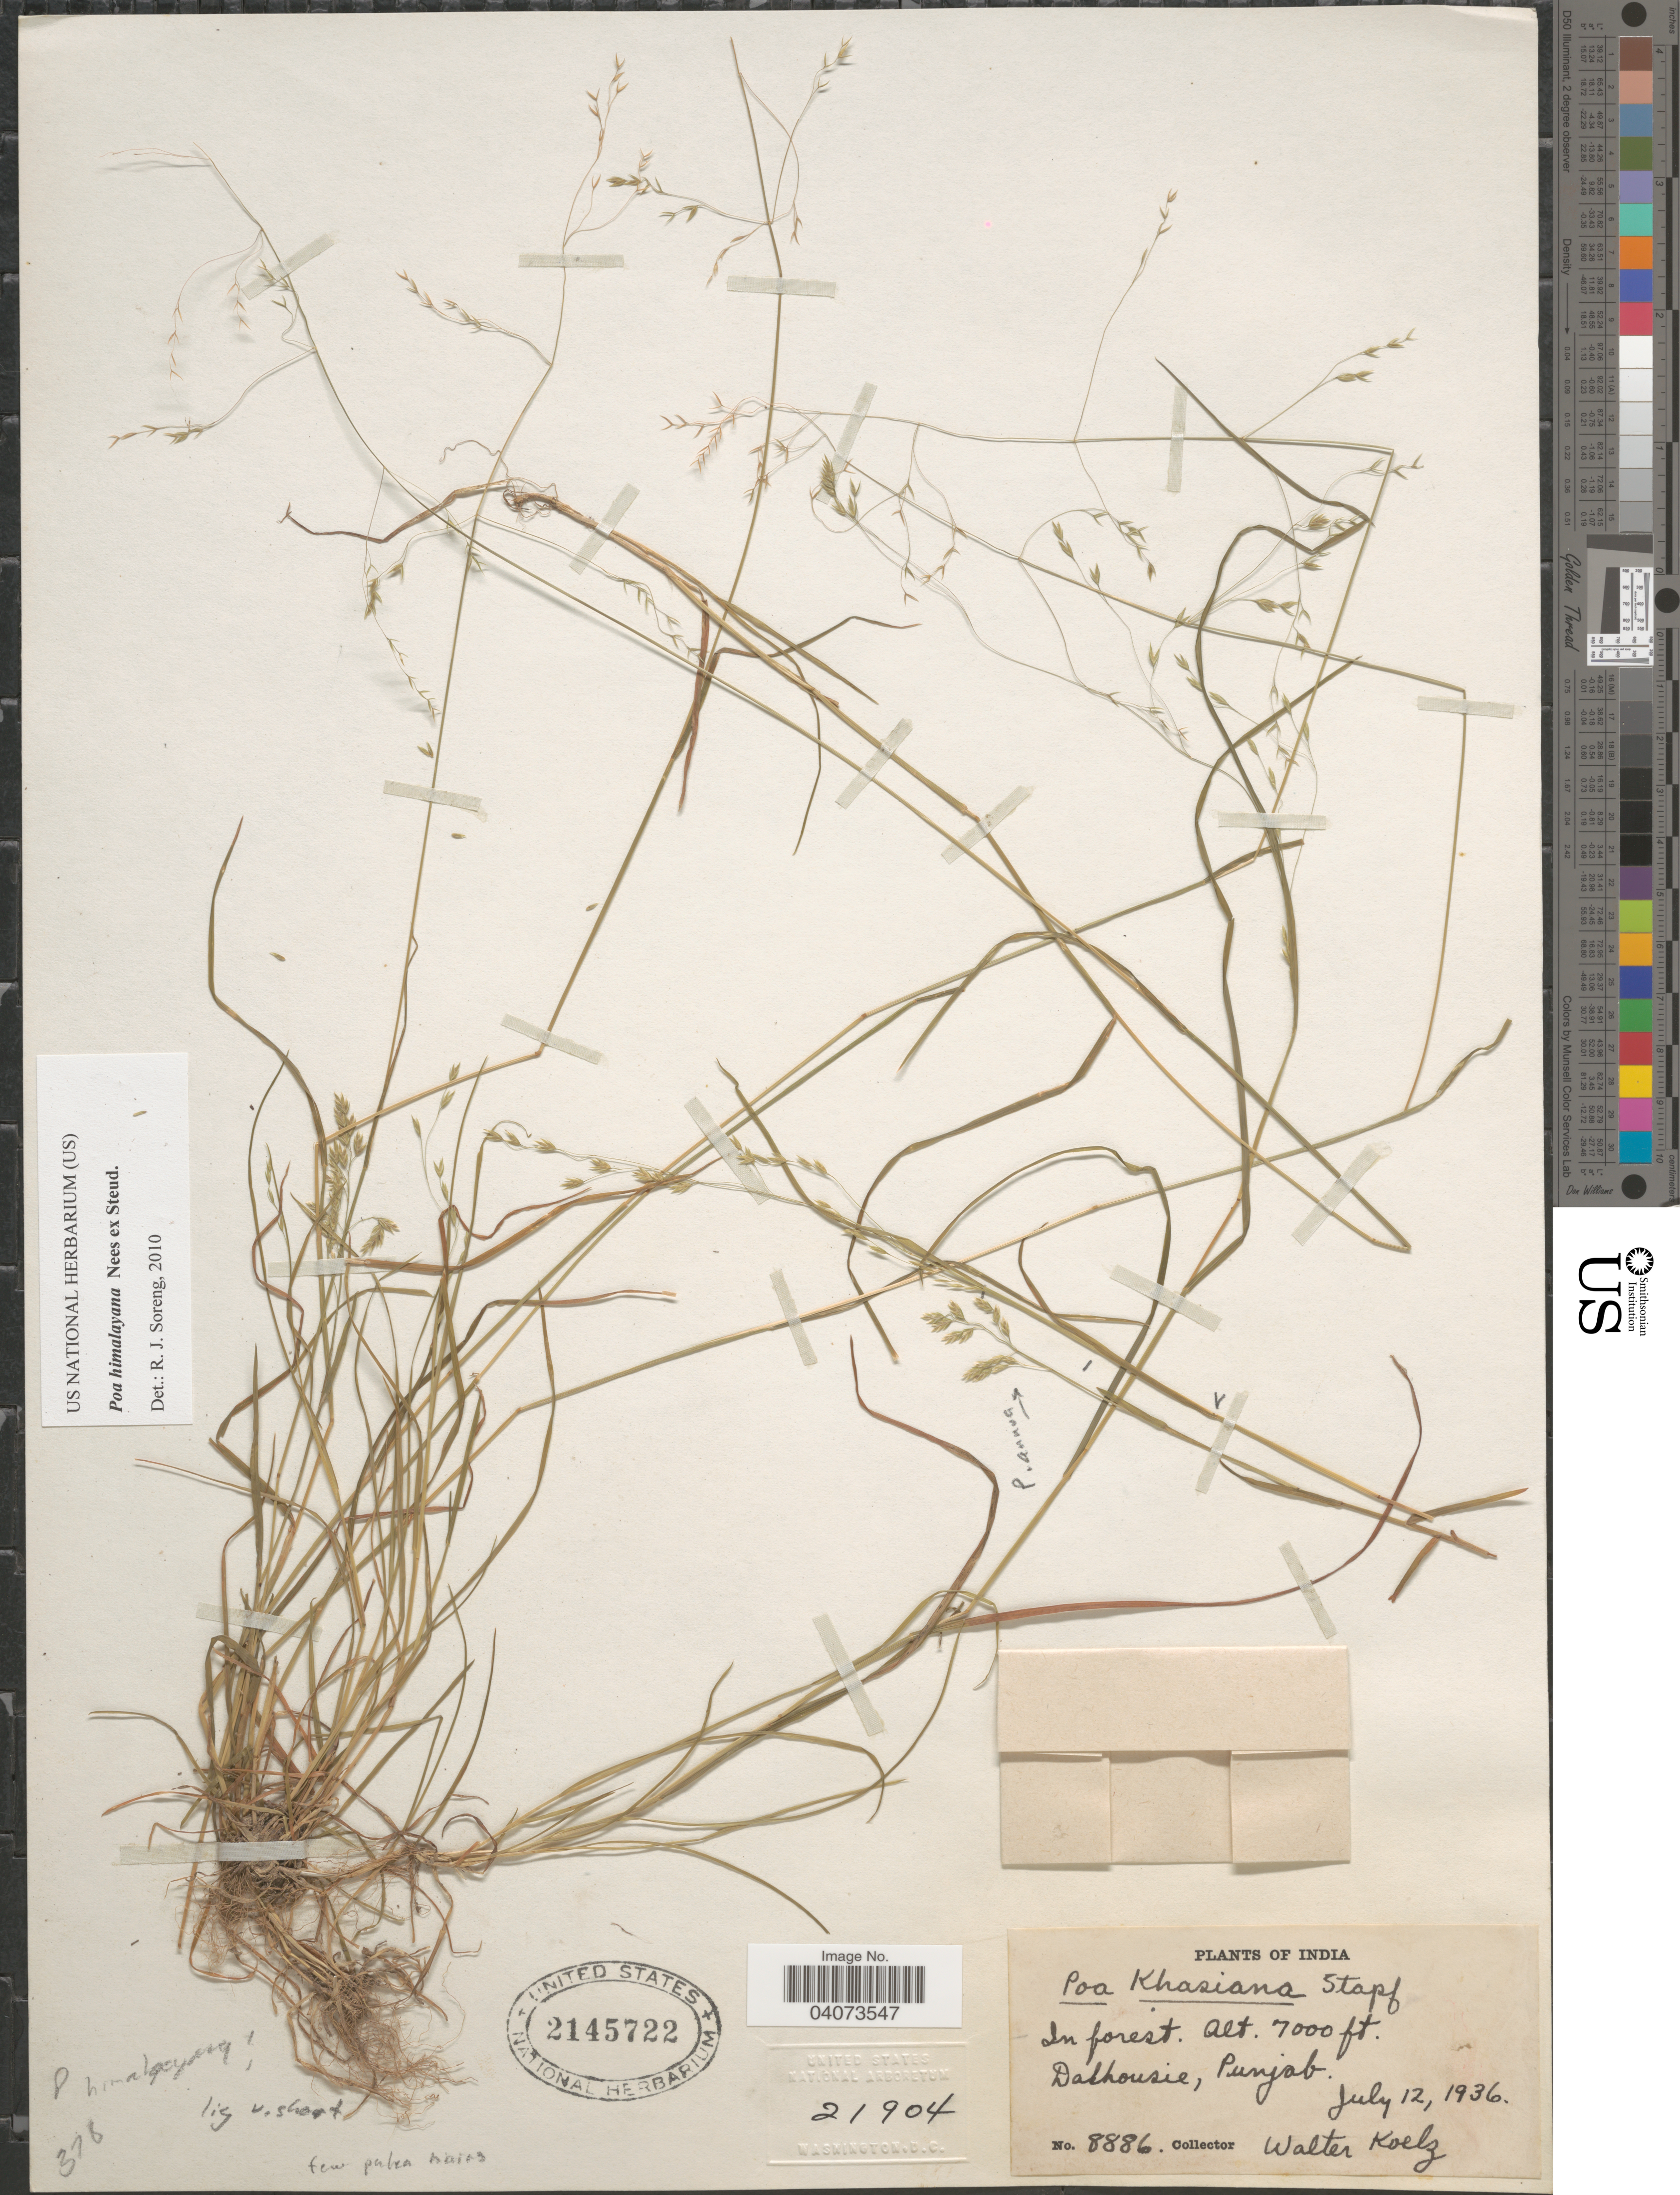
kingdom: Plantae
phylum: Tracheophyta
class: Liliopsida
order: Poales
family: Poaceae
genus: Poa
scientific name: Poa himalayana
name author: Nees ex Steud.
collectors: W. N. Koelz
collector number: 8886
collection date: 1936-07-12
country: India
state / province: Punjab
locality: In forest. Dalhousie, Punjab.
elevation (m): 2134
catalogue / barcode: US 2145722